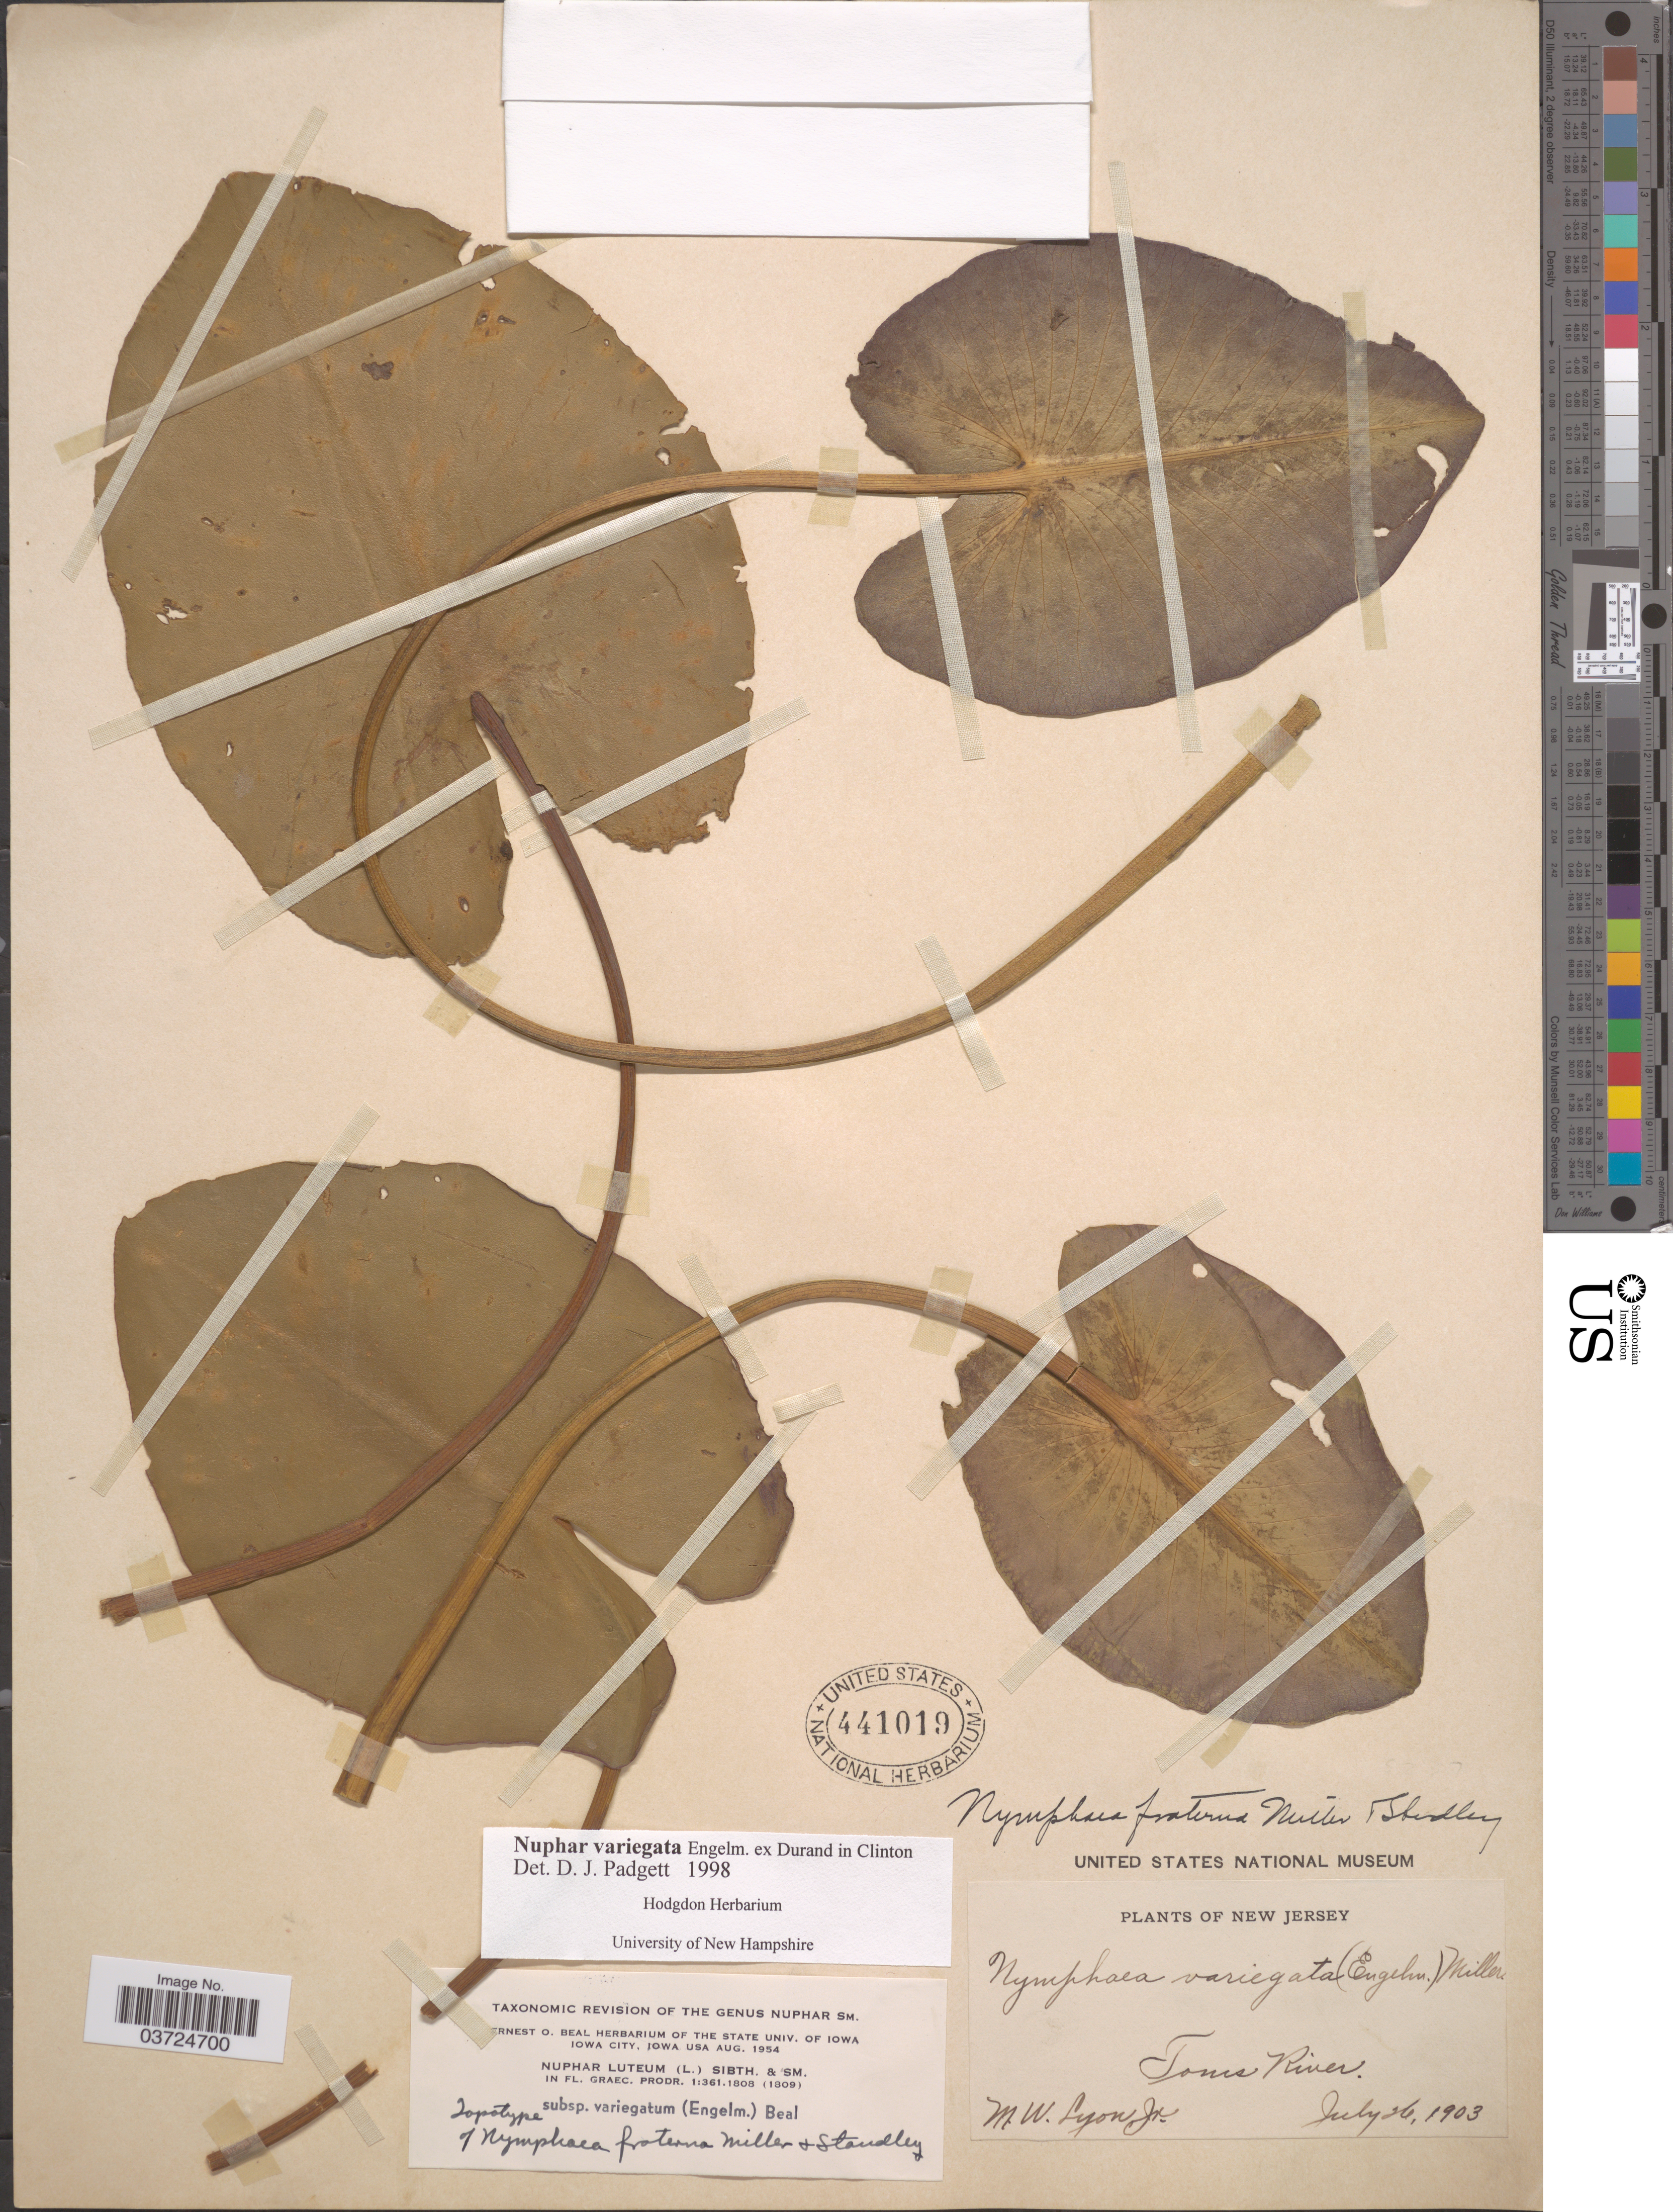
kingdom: Plantae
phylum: Tracheophyta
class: Magnoliopsida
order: Nymphaeales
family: Nymphaeaceae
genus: Nuphar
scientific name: Nuphar variegata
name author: Engelm. ex Durand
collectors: M. Lyon Jr.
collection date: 1903-07-26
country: United States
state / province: New Jersey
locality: Toms river.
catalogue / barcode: US 441019